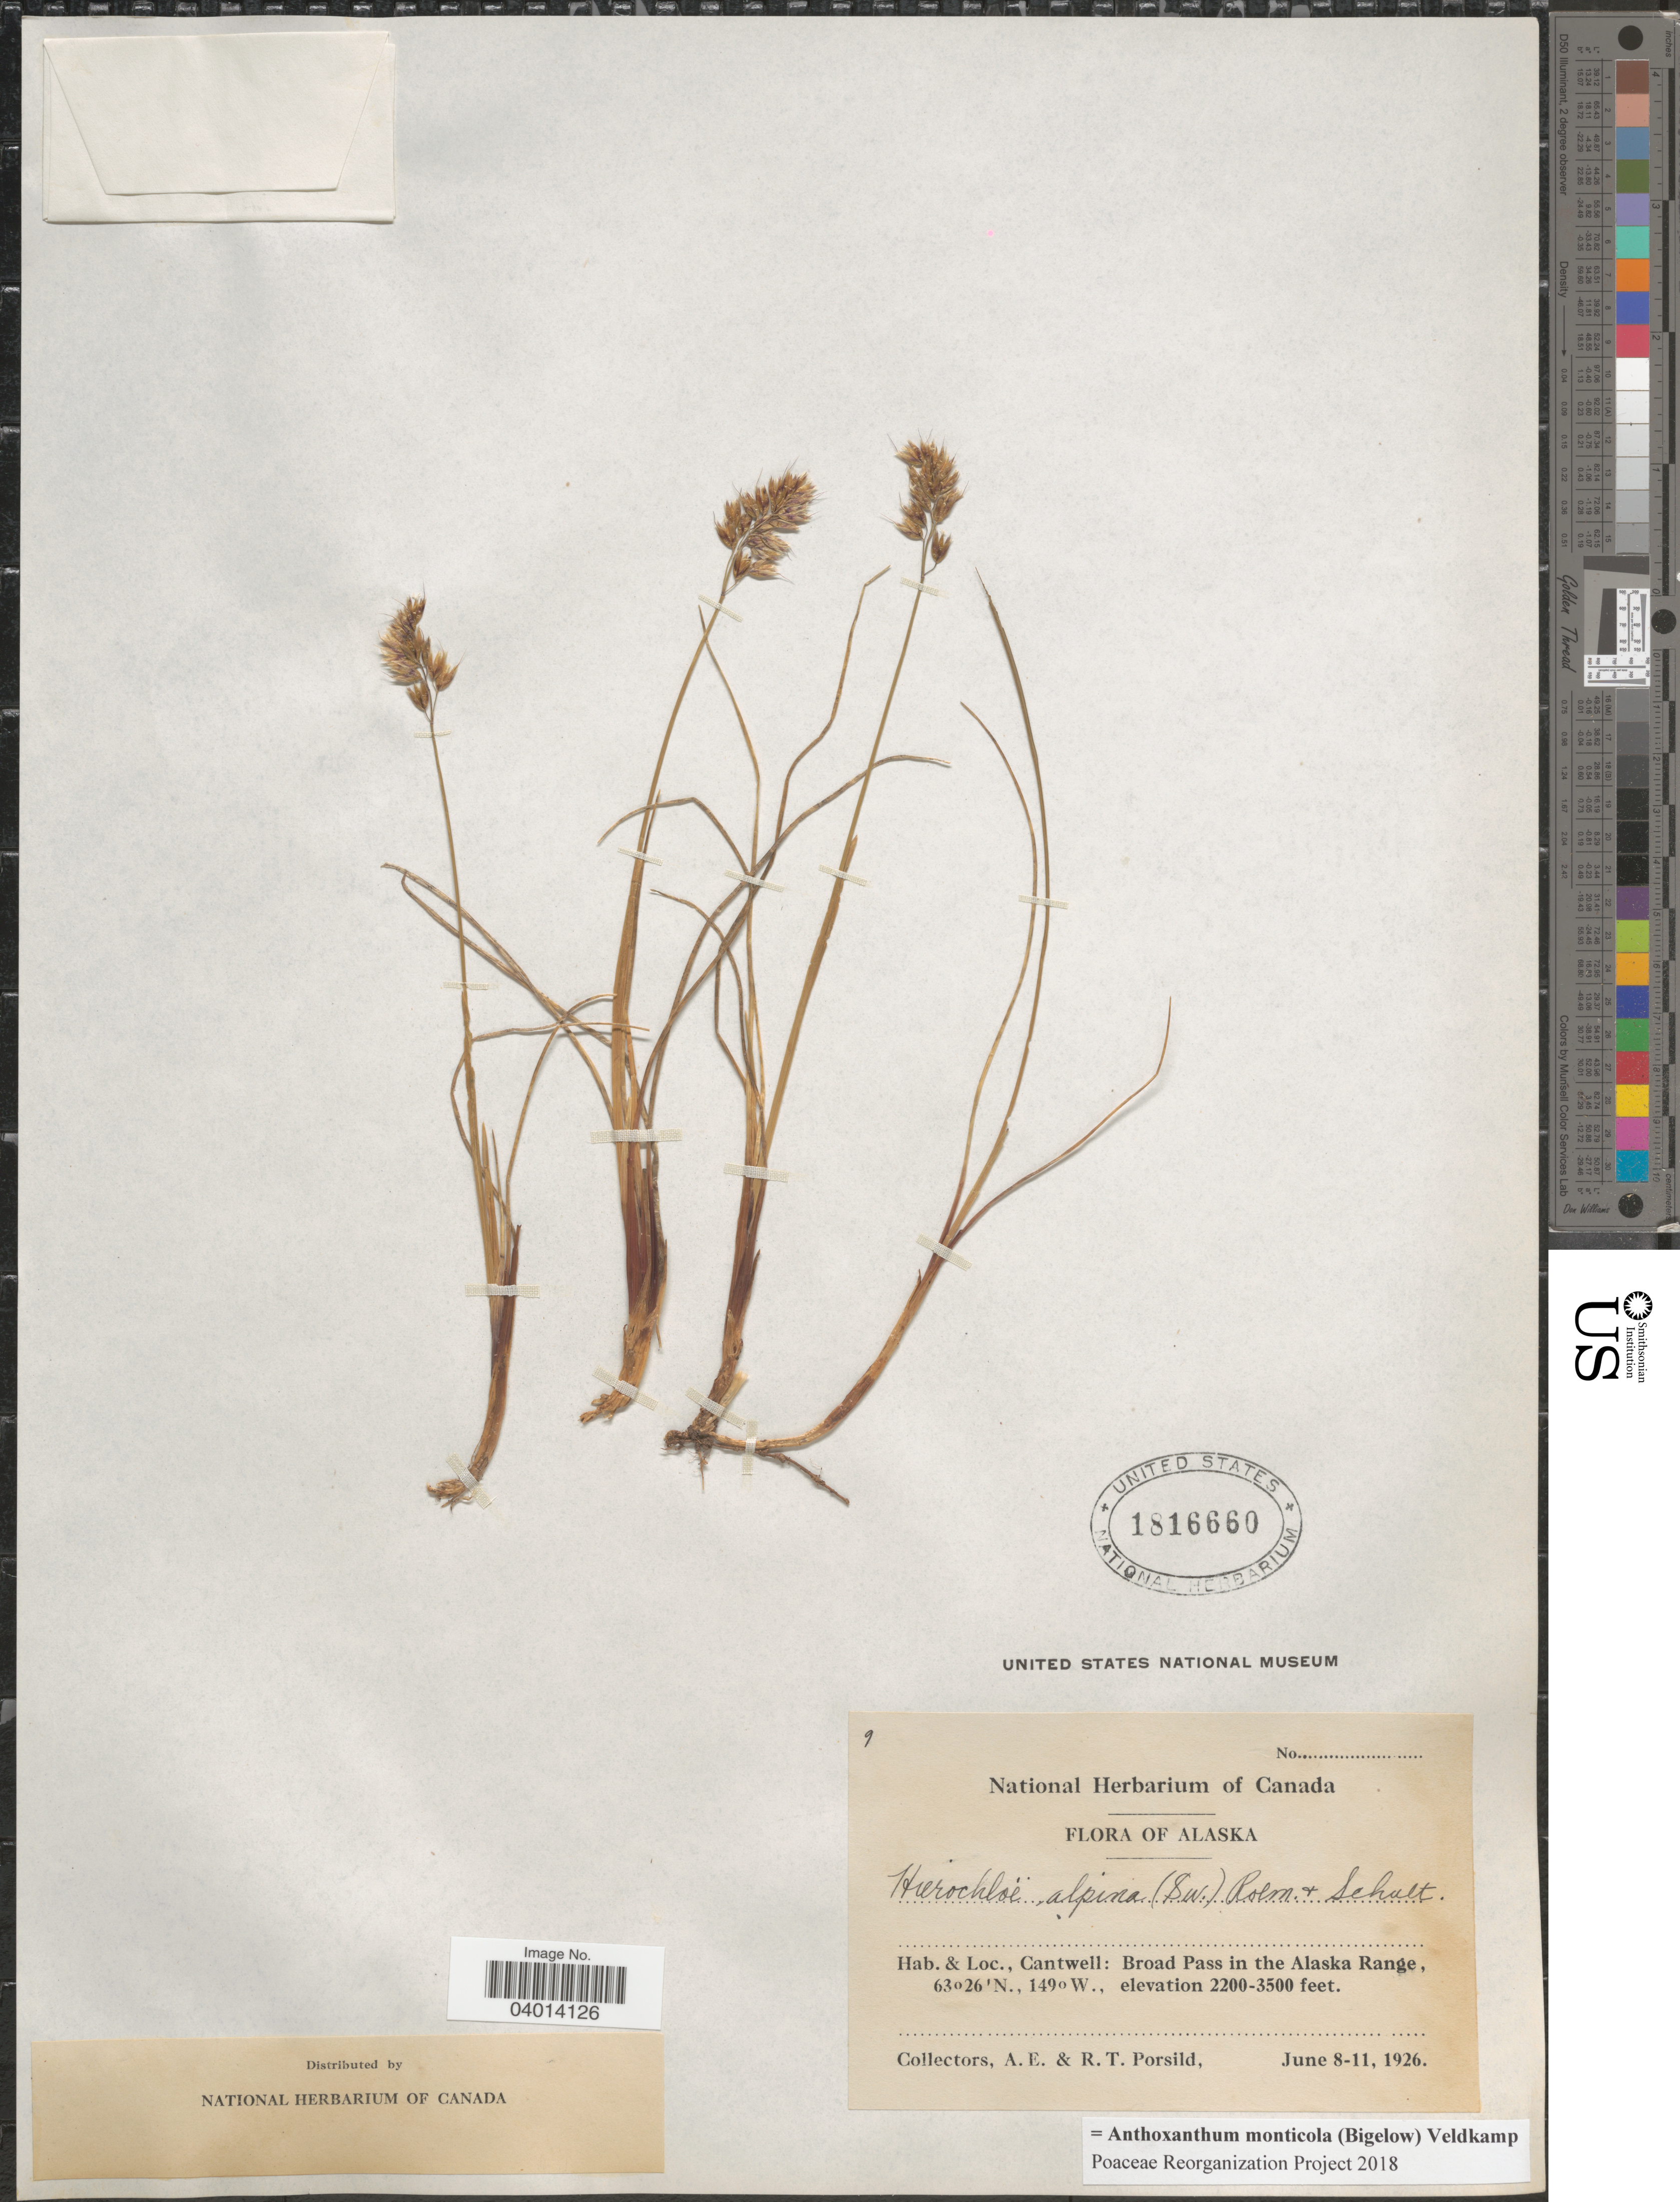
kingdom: Plantae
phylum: Tracheophyta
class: Liliopsida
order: Poales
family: Poaceae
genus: Anthoxanthum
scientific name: Anthoxanthum monticola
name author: (Bigelow) Veldkamp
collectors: A. E. Porsild & R. T. Porsild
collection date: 1926-06-08/1926-06-11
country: United States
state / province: Alaska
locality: Cantwell: Broad Pass in the Alaska Range.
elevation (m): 671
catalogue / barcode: US 1816660